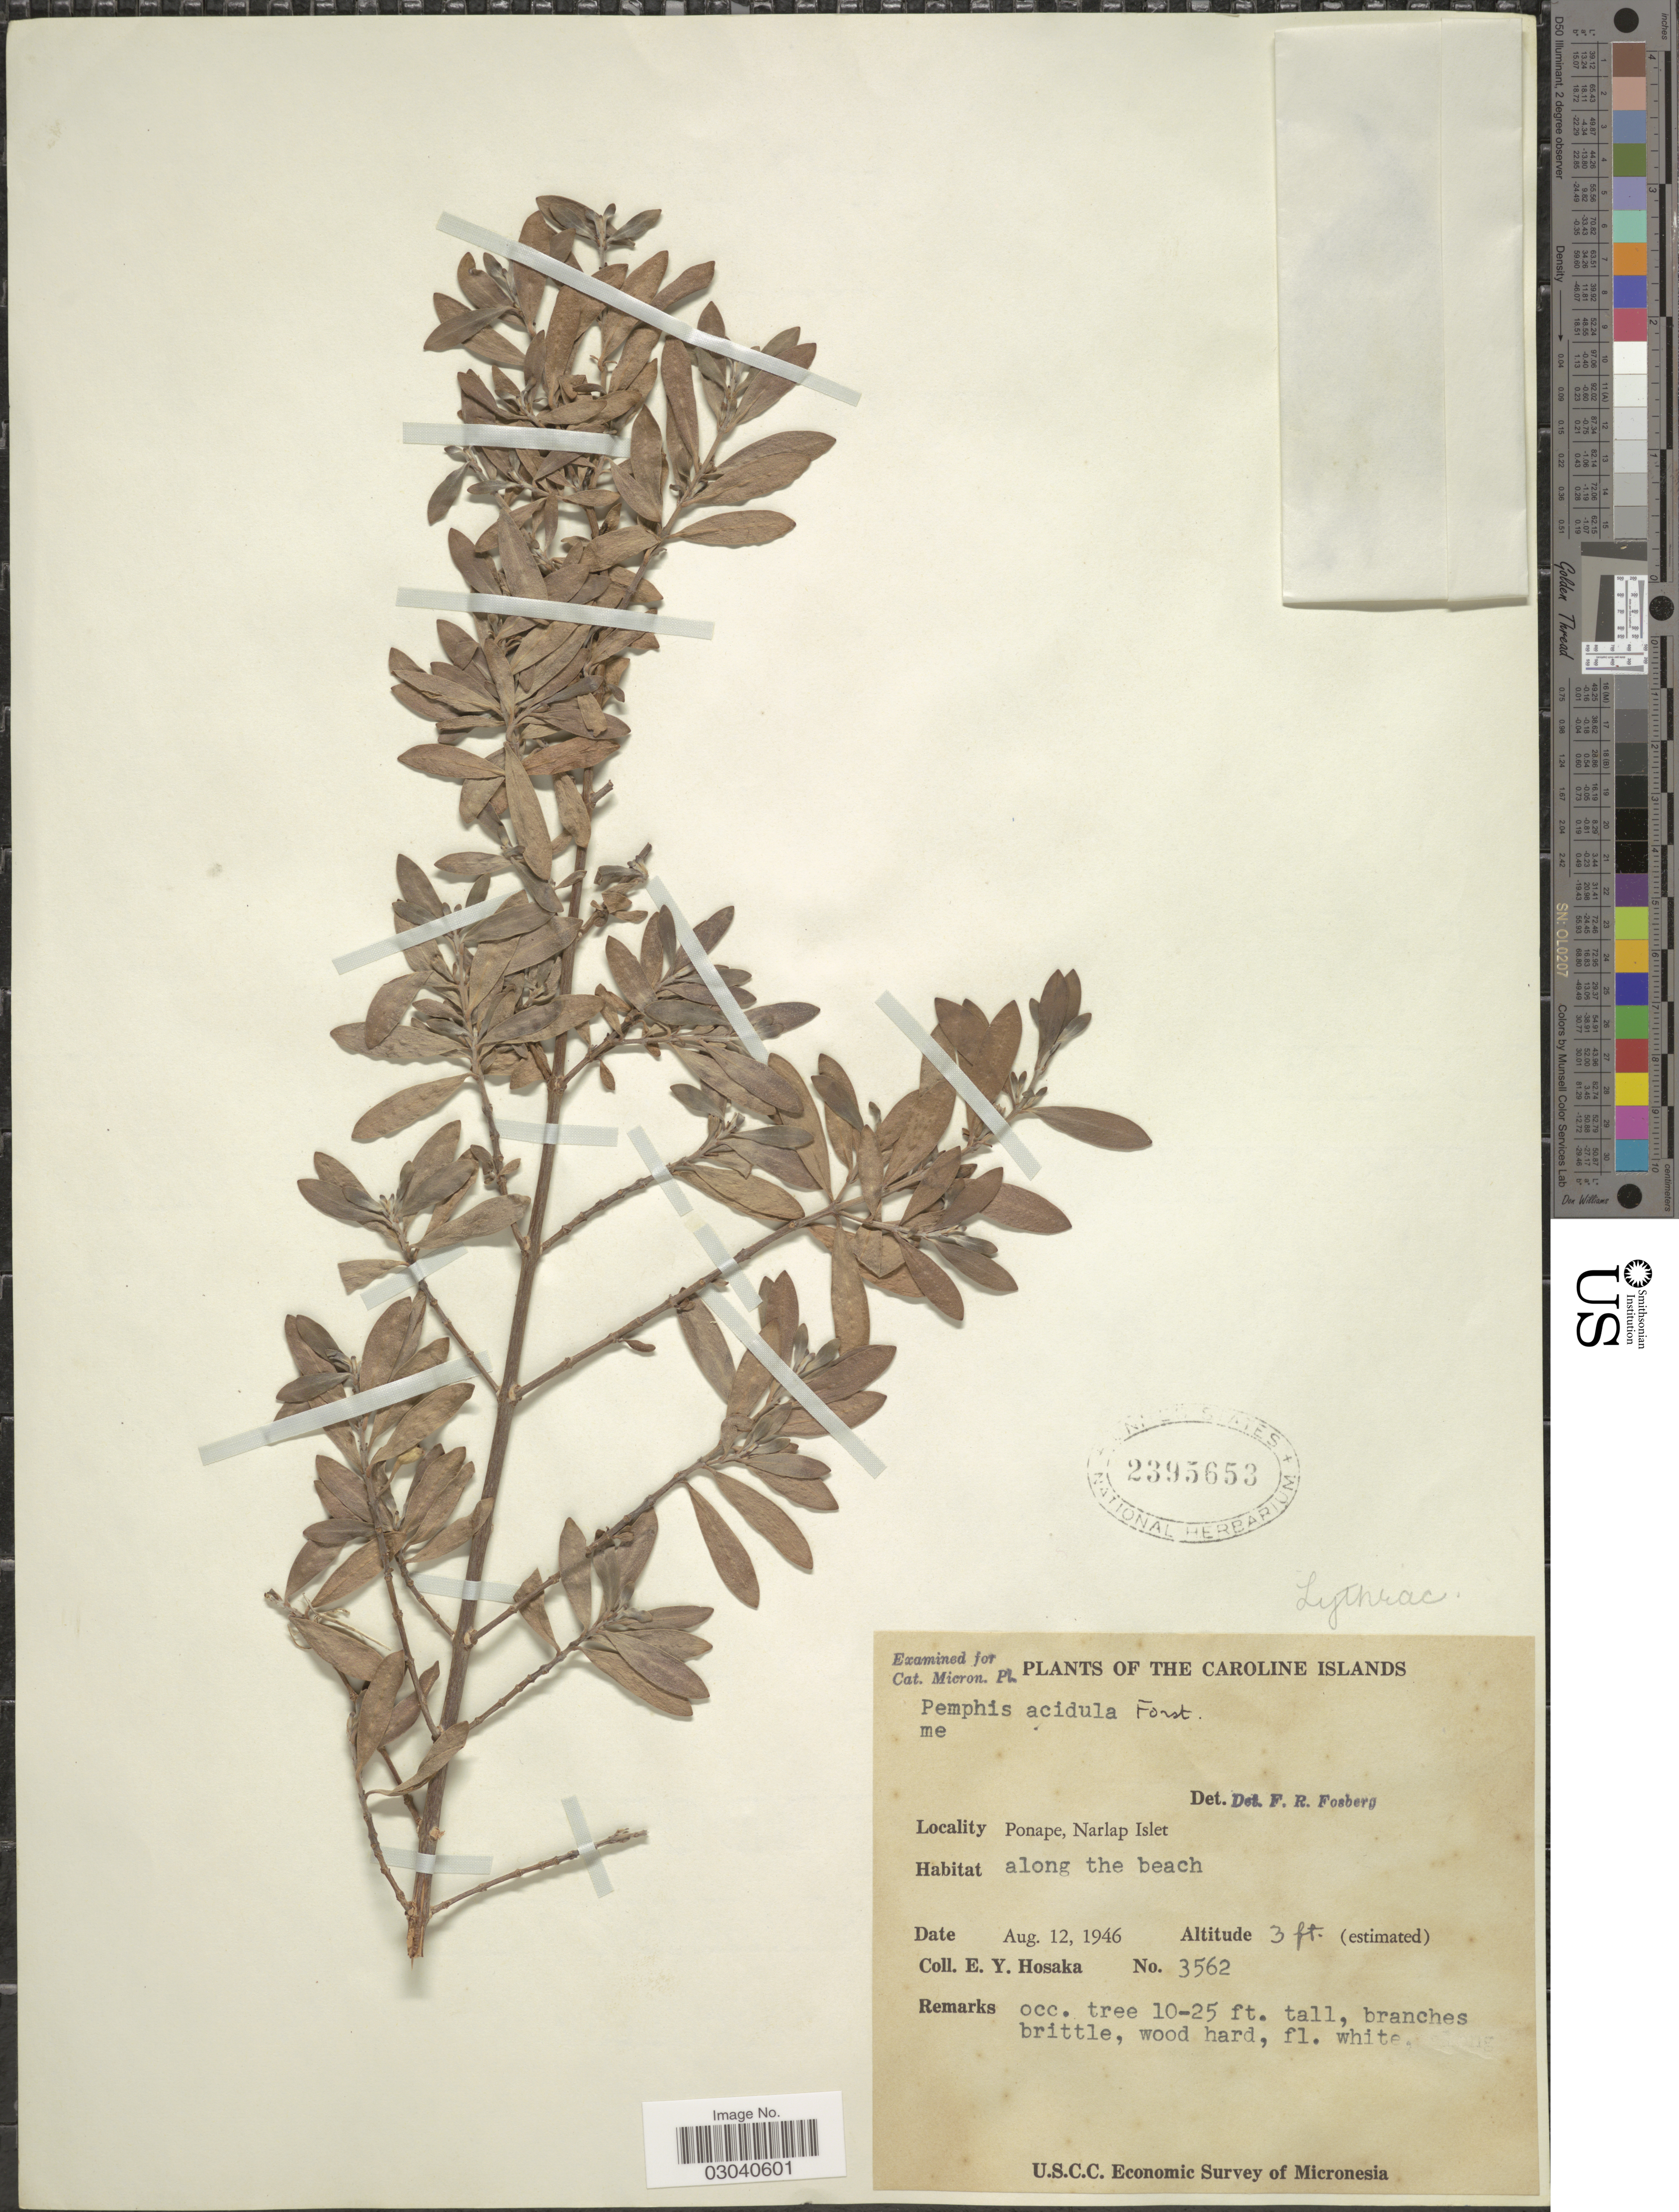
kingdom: Plantae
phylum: Tracheophyta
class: Magnoliopsida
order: Myrtales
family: Lythraceae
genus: Pemphis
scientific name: Pemphis acidula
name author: J.R. Forst. & G. Forst.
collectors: E. Y. Hosaka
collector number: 3562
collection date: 1946-08-12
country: Micronesia, Federated States of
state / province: Pohnpei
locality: Caroline Islands. Ponape, Narlap Islet.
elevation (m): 1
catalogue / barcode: US 2395653